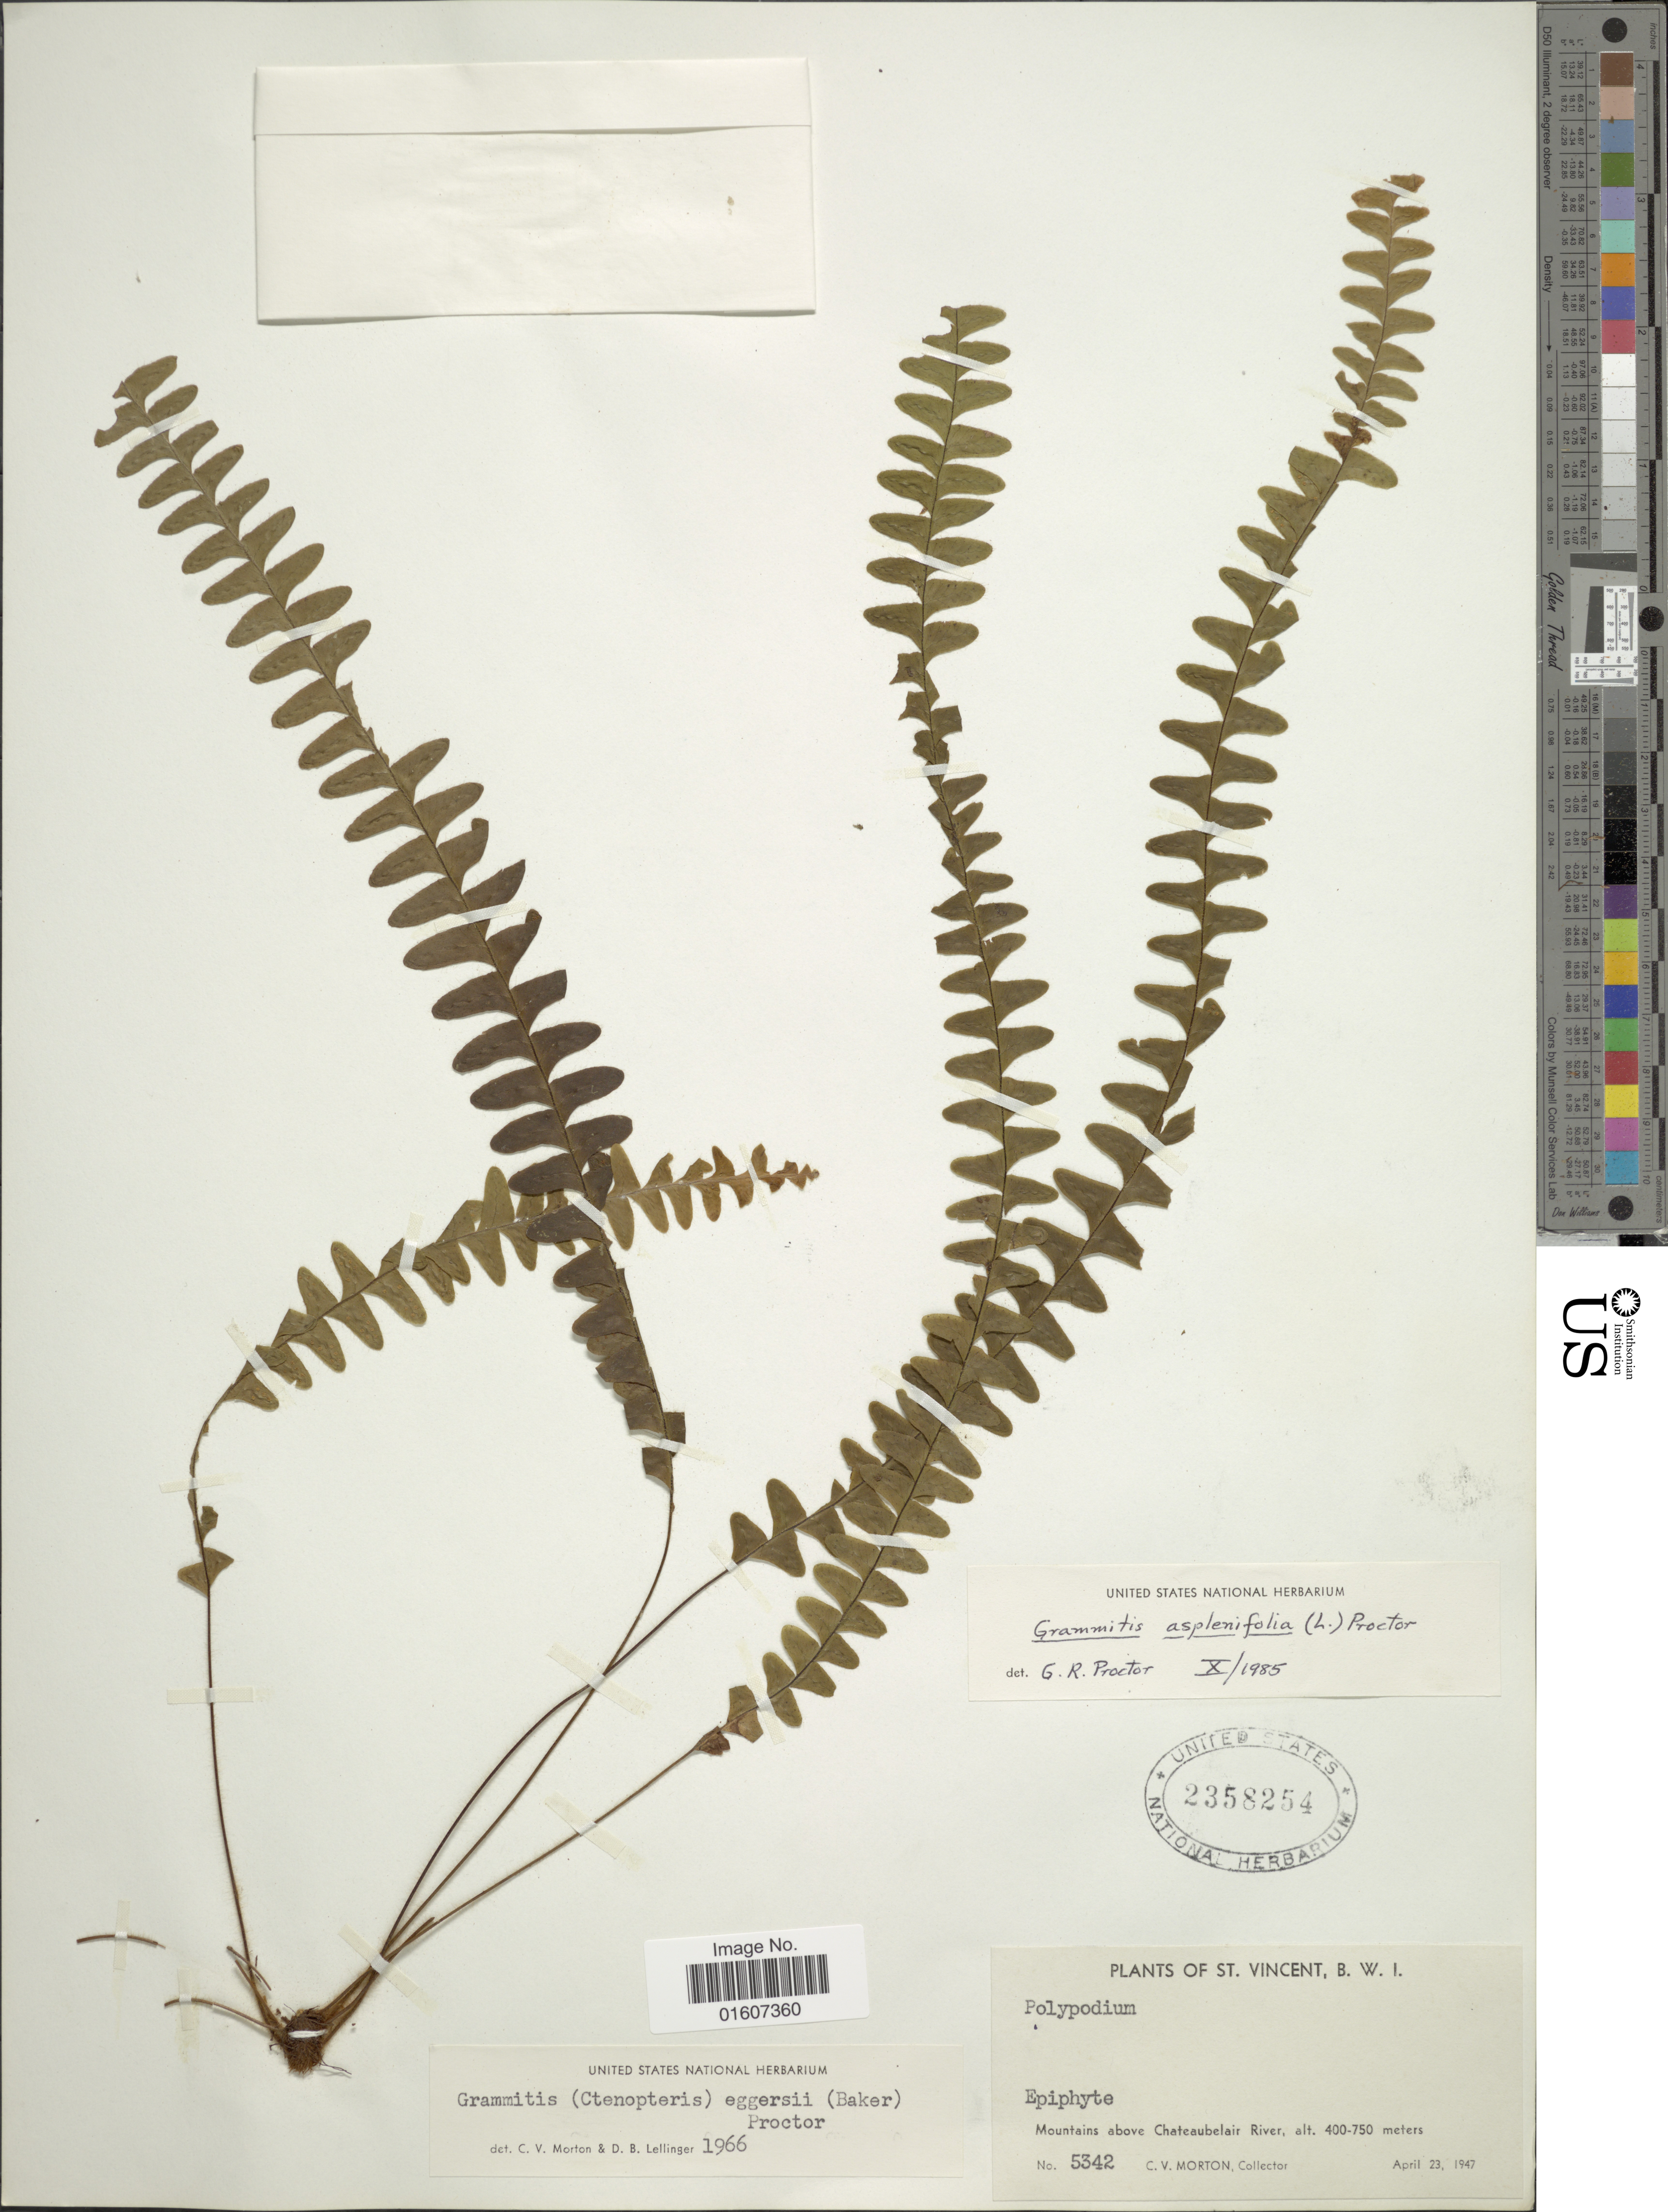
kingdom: Plantae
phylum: Tracheophyta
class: Polypodiopsida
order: Polypodiales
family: Polypodiaceae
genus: Terpsichore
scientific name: Terpsichore asplenifolia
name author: (L.) A.R. Sm.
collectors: C. V. Morton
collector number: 5342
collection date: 1947-04-23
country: St. Vincent - Grenadines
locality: St. Vincent, B.W.I. Mountains above Chateaubelair River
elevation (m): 400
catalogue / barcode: US 2358254